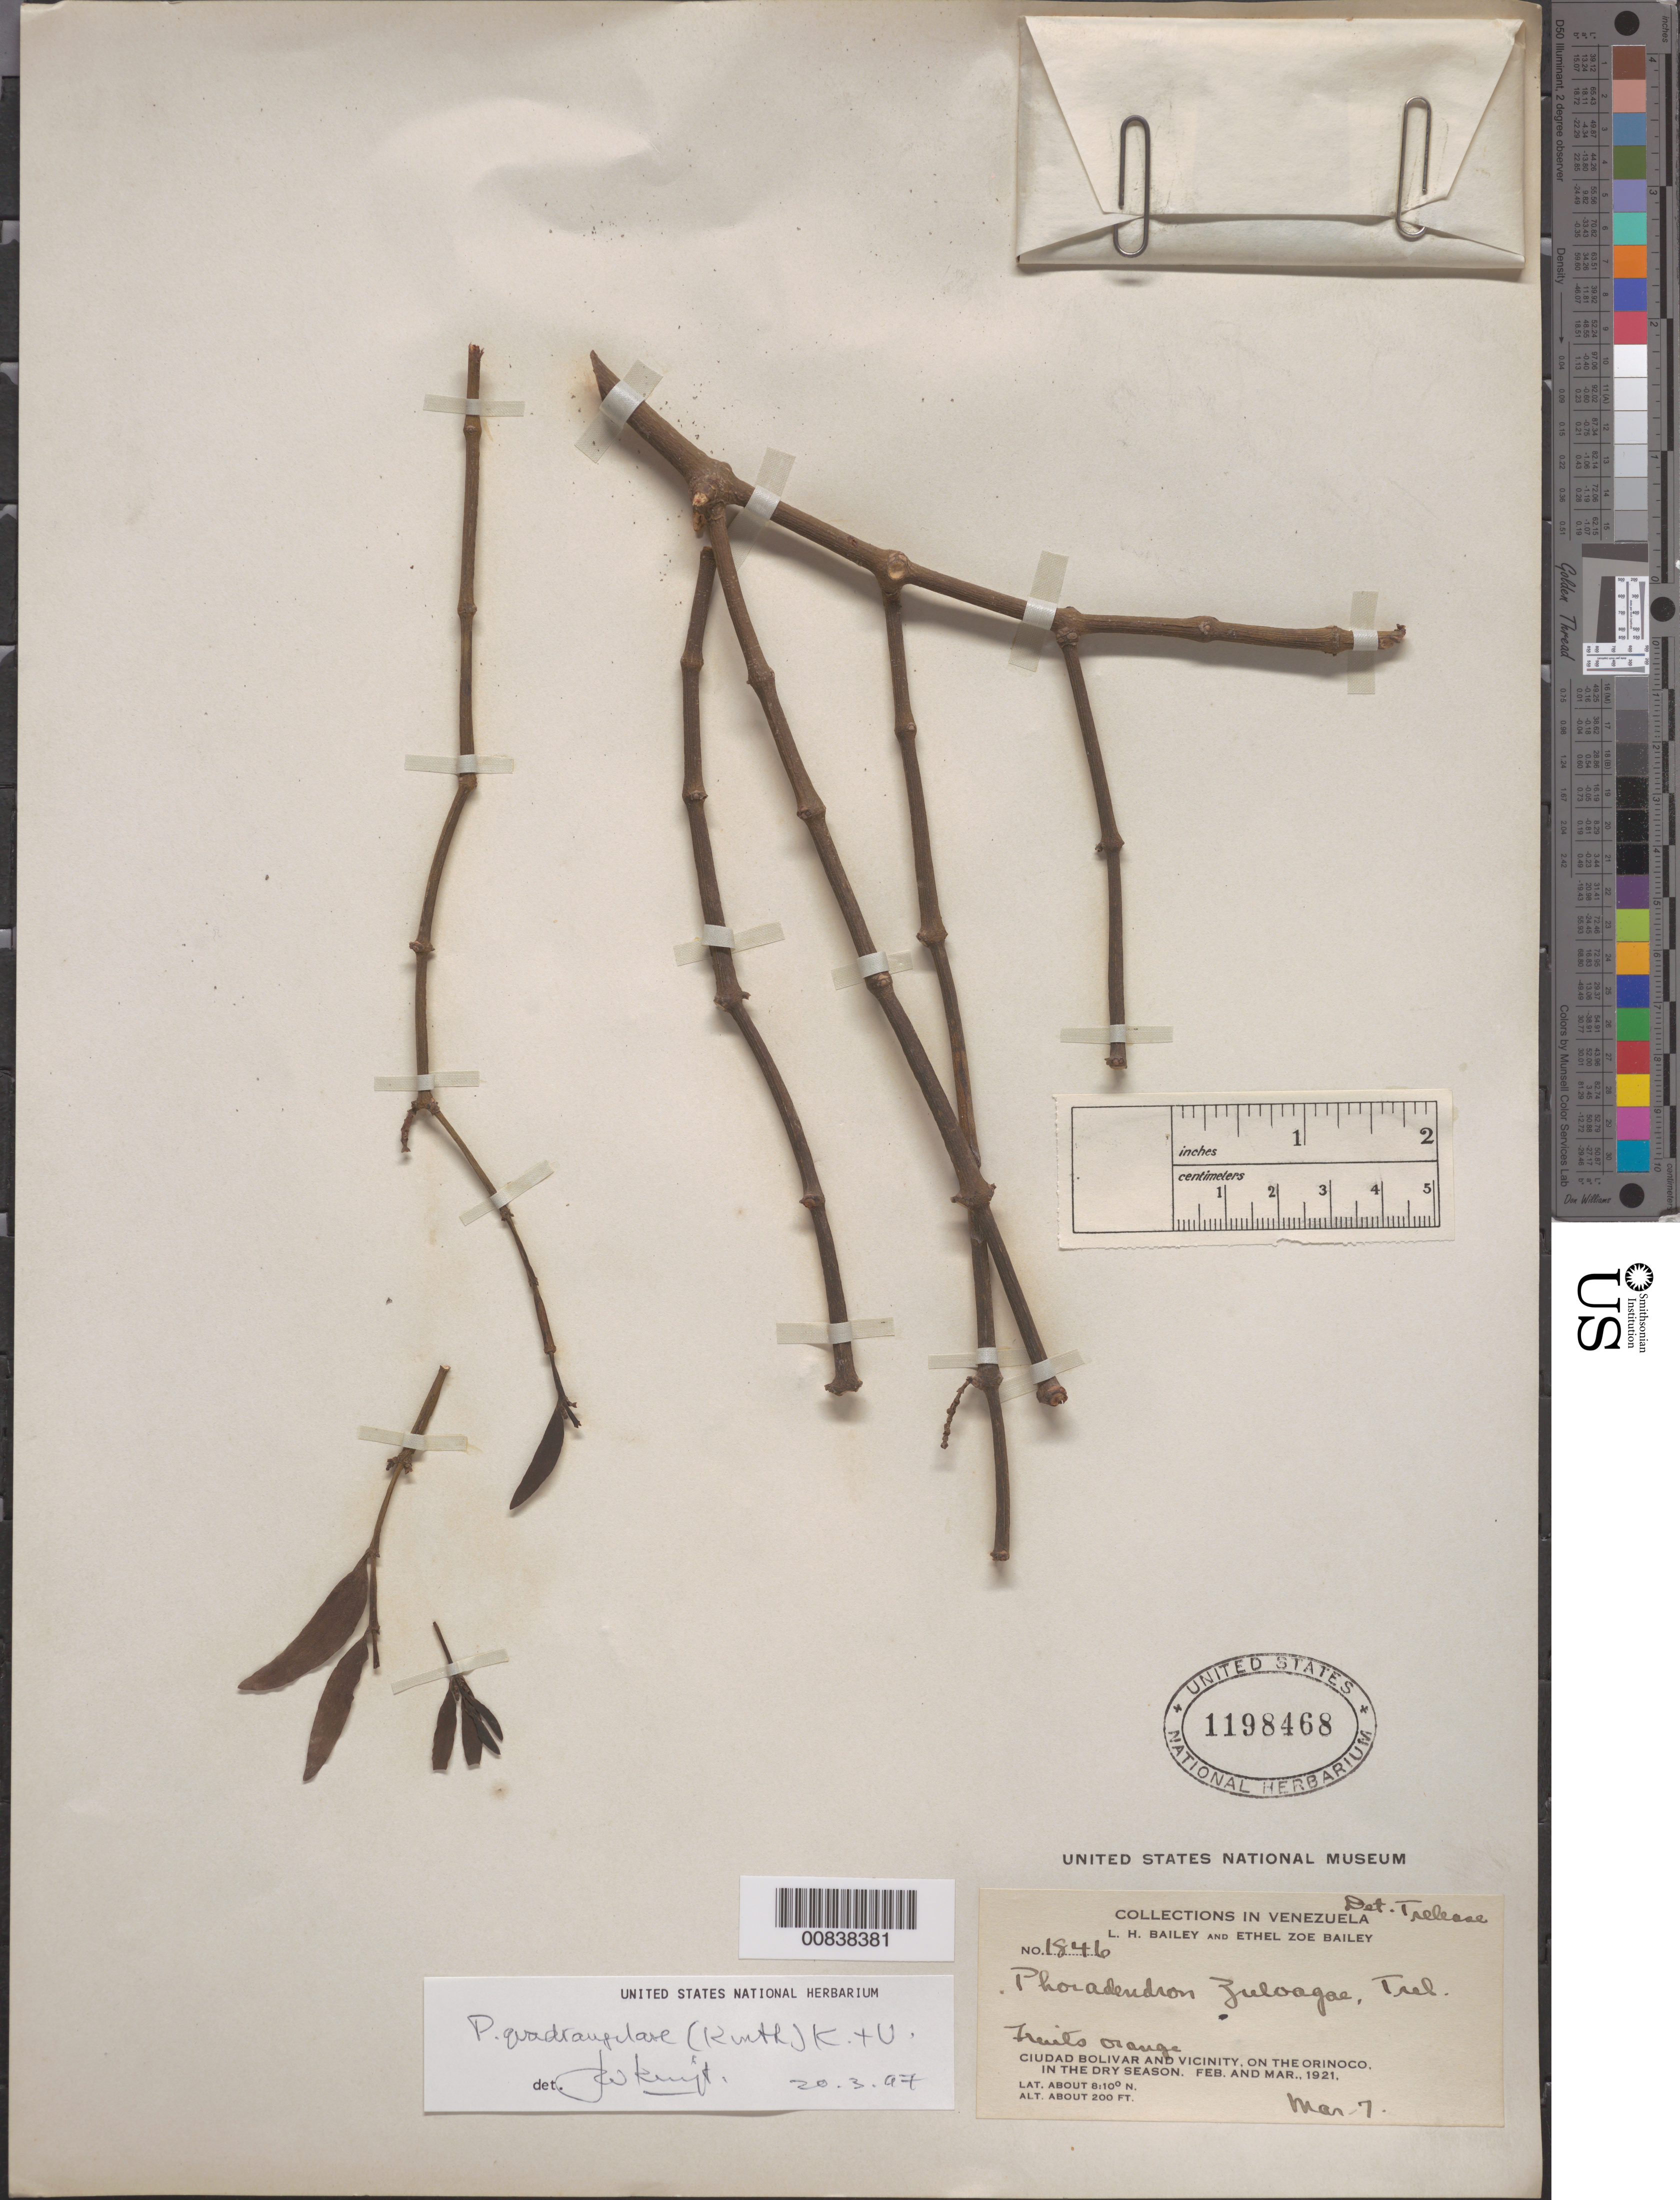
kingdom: Plantae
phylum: Tracheophyta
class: Magnoliopsida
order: Santalales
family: Viscaceae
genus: Phoradendron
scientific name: Phoradendron quadrangulare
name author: (Kunth) Griseb.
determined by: Kuijt, Job, (CANADA)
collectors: L. H. Bailey & E. Z. Bailey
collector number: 1846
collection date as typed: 7-Mar-21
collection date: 1921-03-07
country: Venezuela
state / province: Bolívar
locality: Ciudad Bolívar and vicinity, Orinoco R.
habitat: Dry season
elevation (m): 61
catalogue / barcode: US 1198468